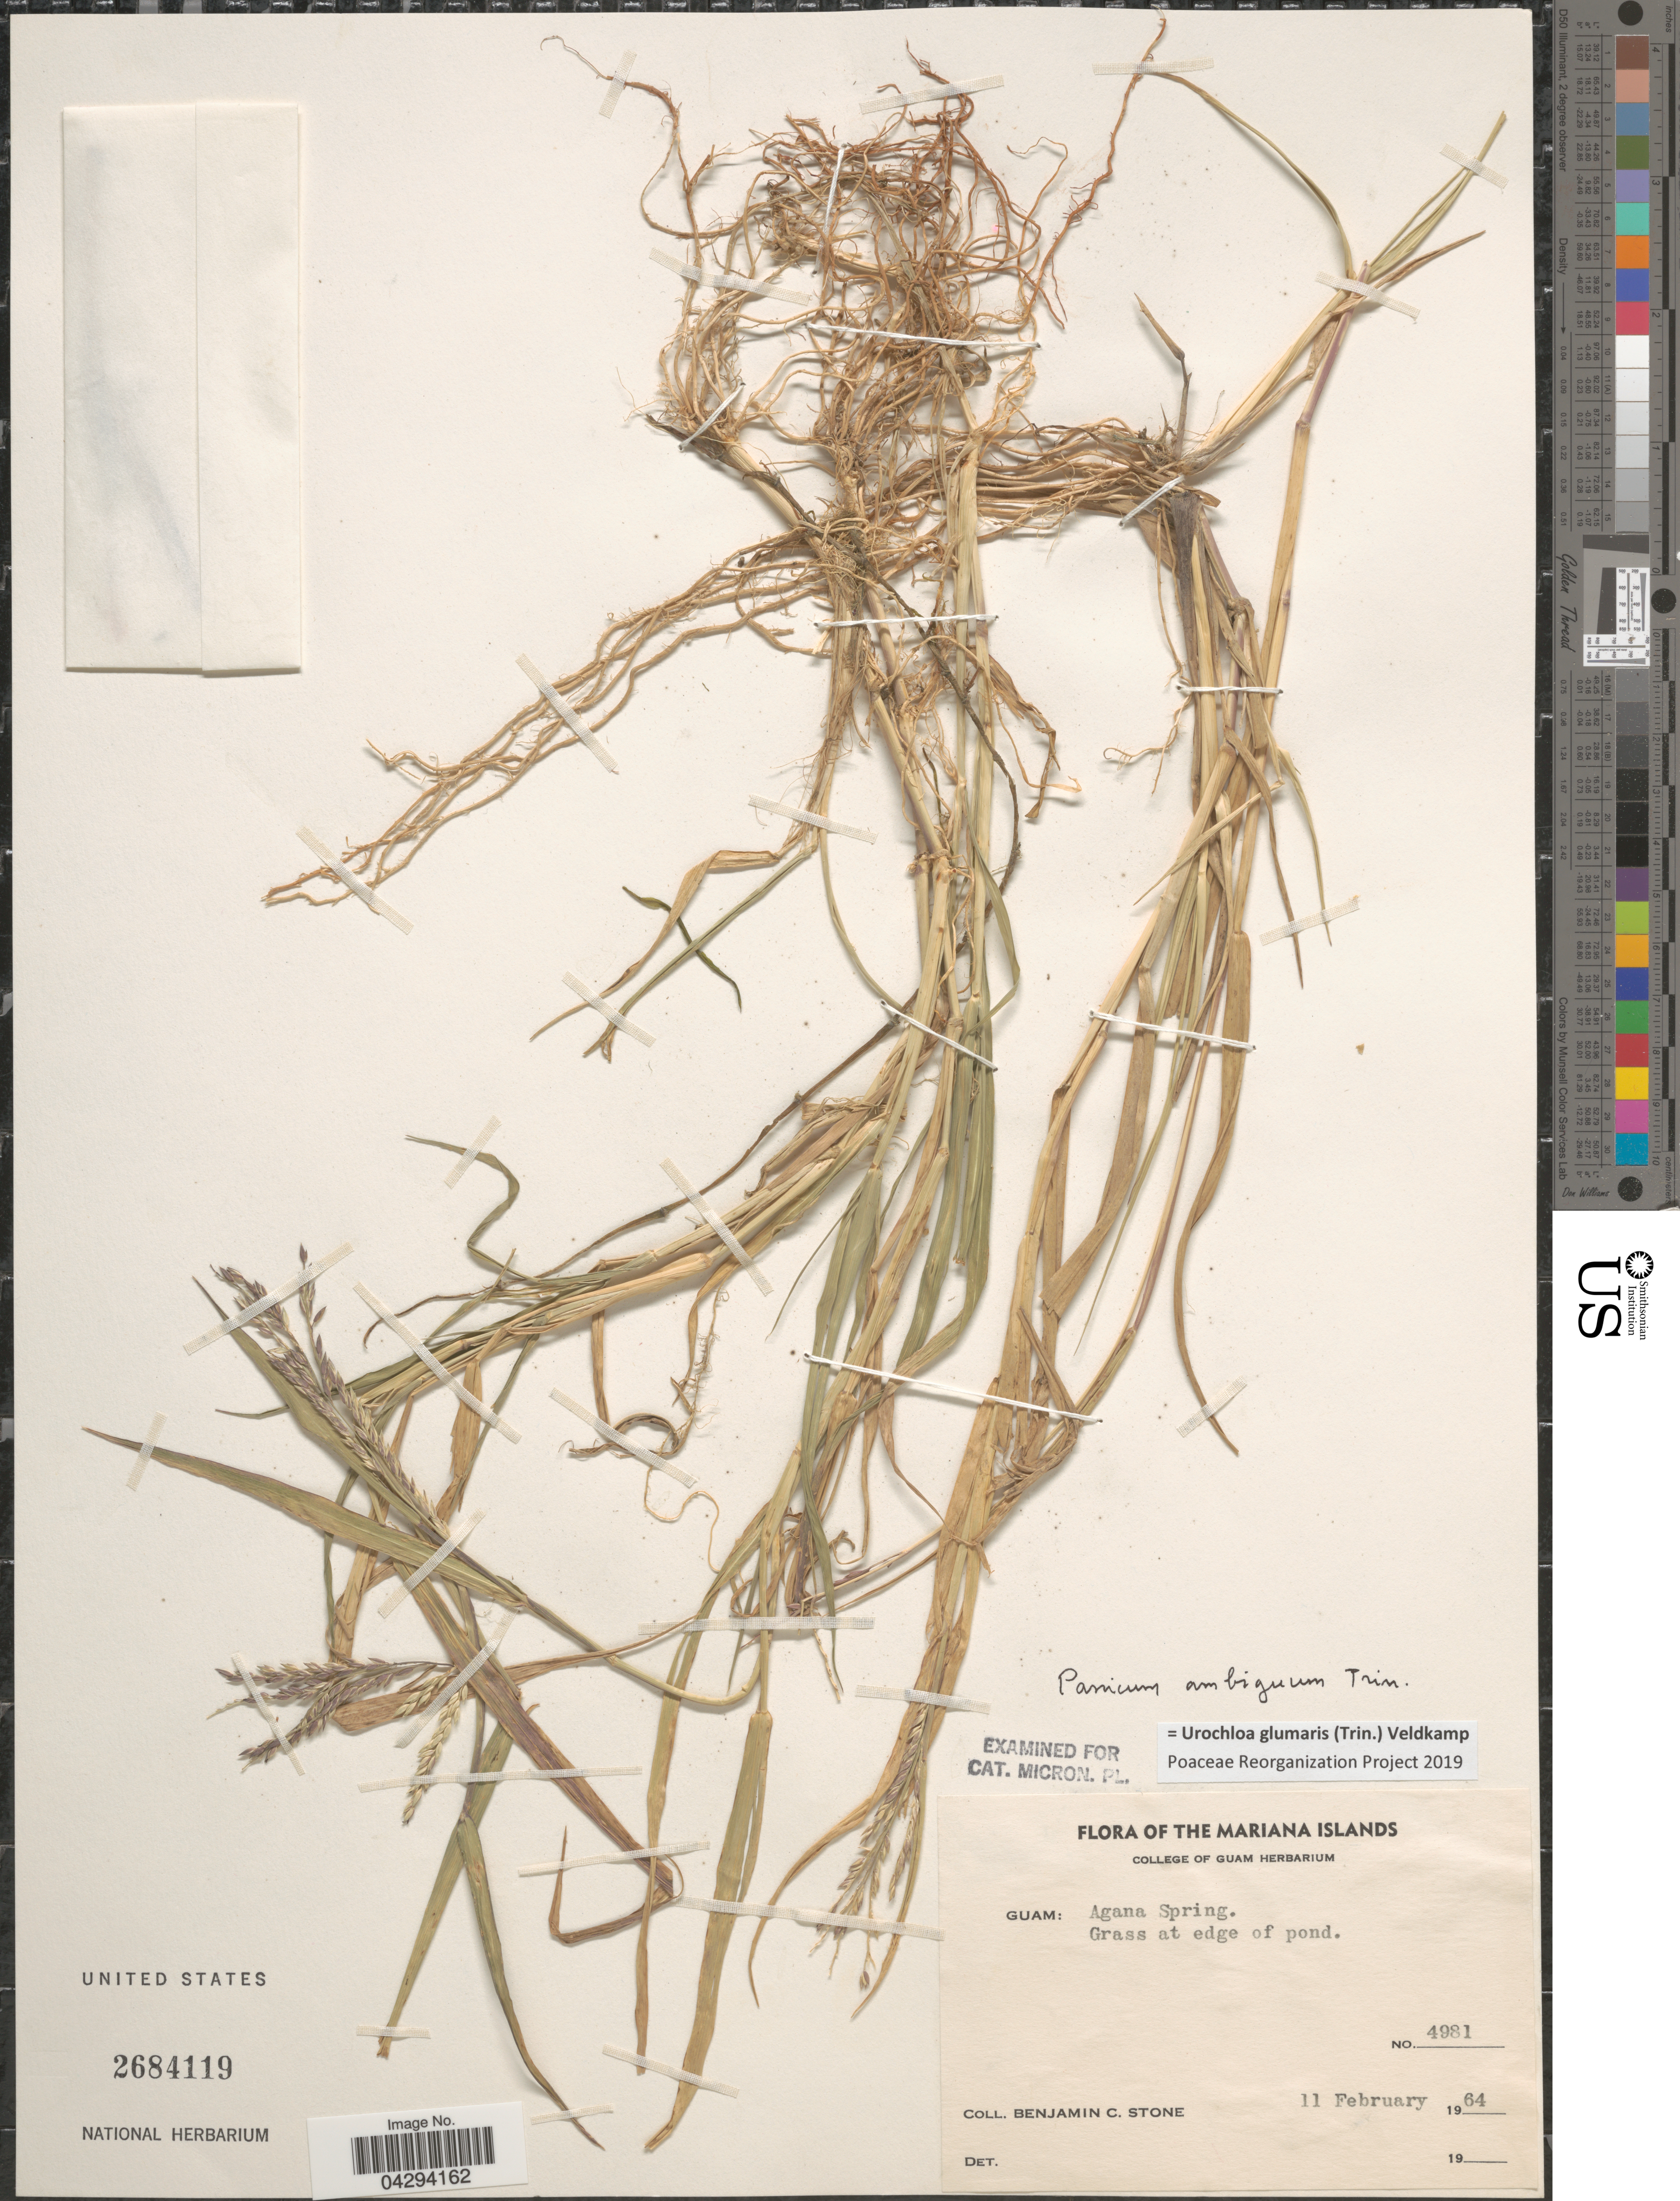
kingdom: Plantae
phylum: Tracheophyta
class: Liliopsida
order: Poales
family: Poaceae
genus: Urochloa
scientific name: Urochloa glumaris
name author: (Trin.) Veldkamp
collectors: B. C. Stone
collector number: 4981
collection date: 1964-02-11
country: Guam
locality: The Mariana Islands. Agana Spring.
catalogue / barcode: US 2684119